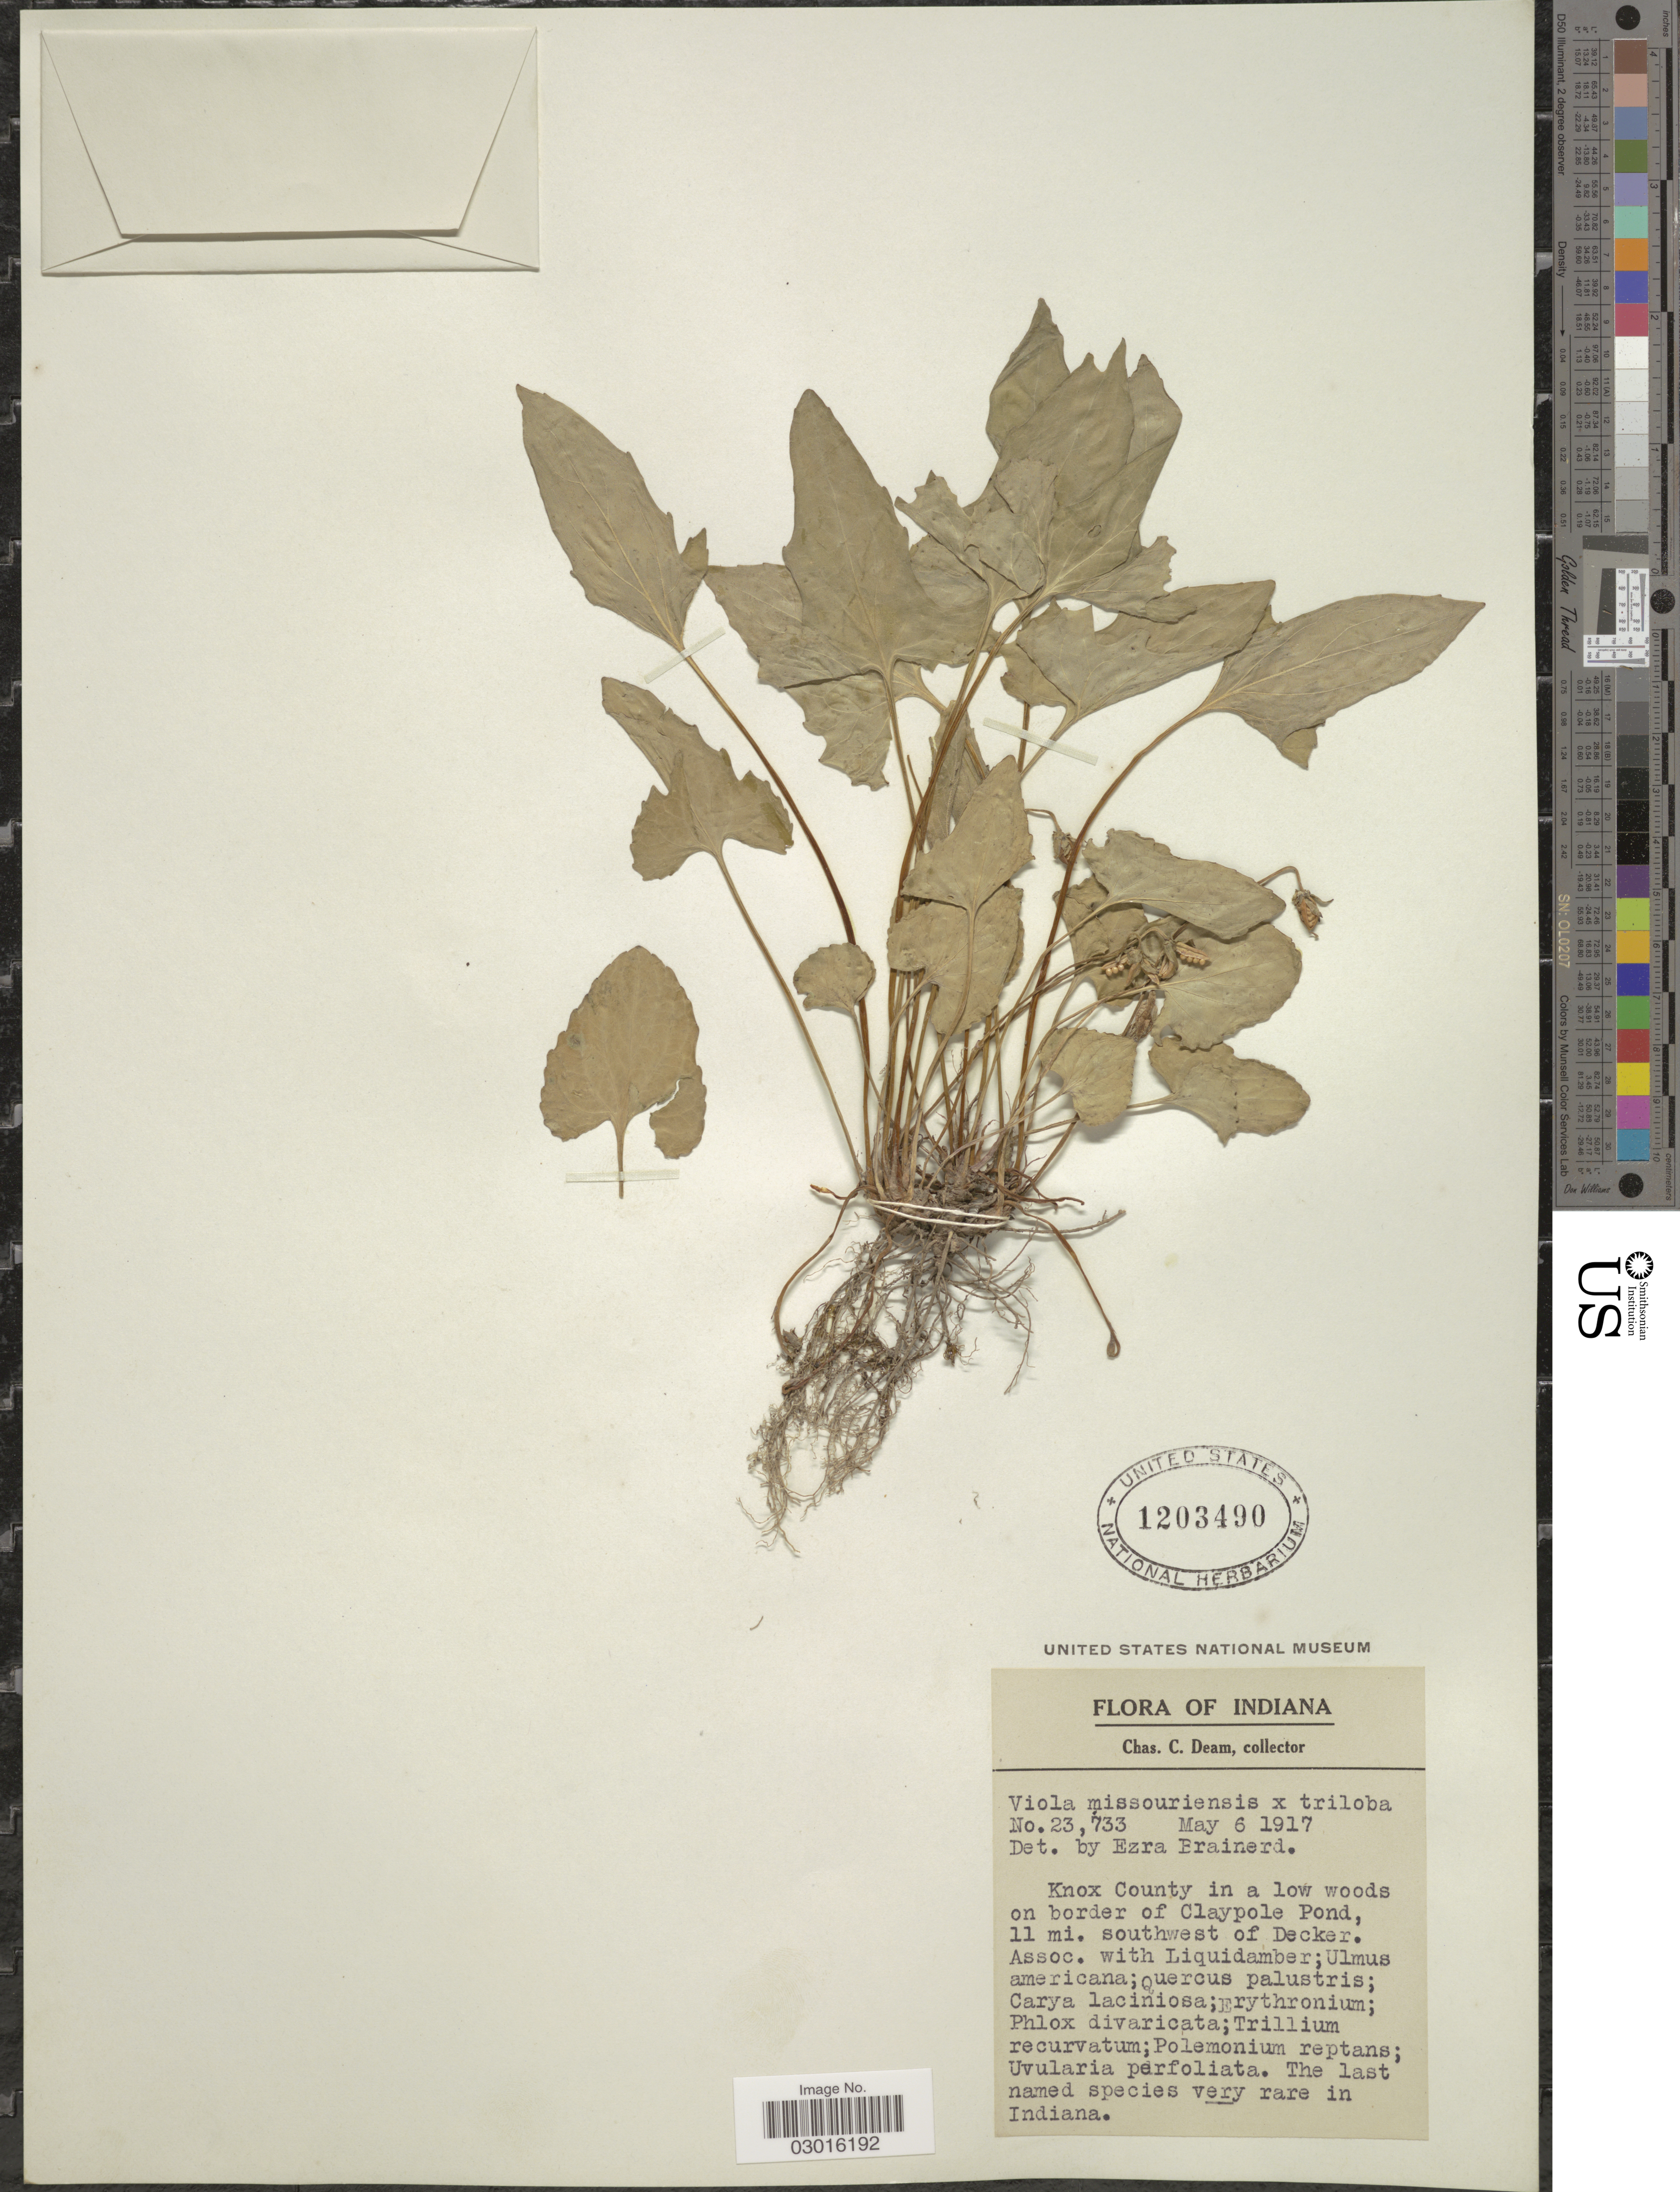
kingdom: Plantae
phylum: Tracheophyta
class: Magnoliopsida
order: Malpighiales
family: Violaceae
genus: Viola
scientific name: Viola missouriensis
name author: Greene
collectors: C. Deam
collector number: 23733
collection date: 1917-05-06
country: United States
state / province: Indiana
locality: Knox County in a low woods on border of Claypole Pond, 11 mi. southwest of Decker.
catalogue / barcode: US 1203490